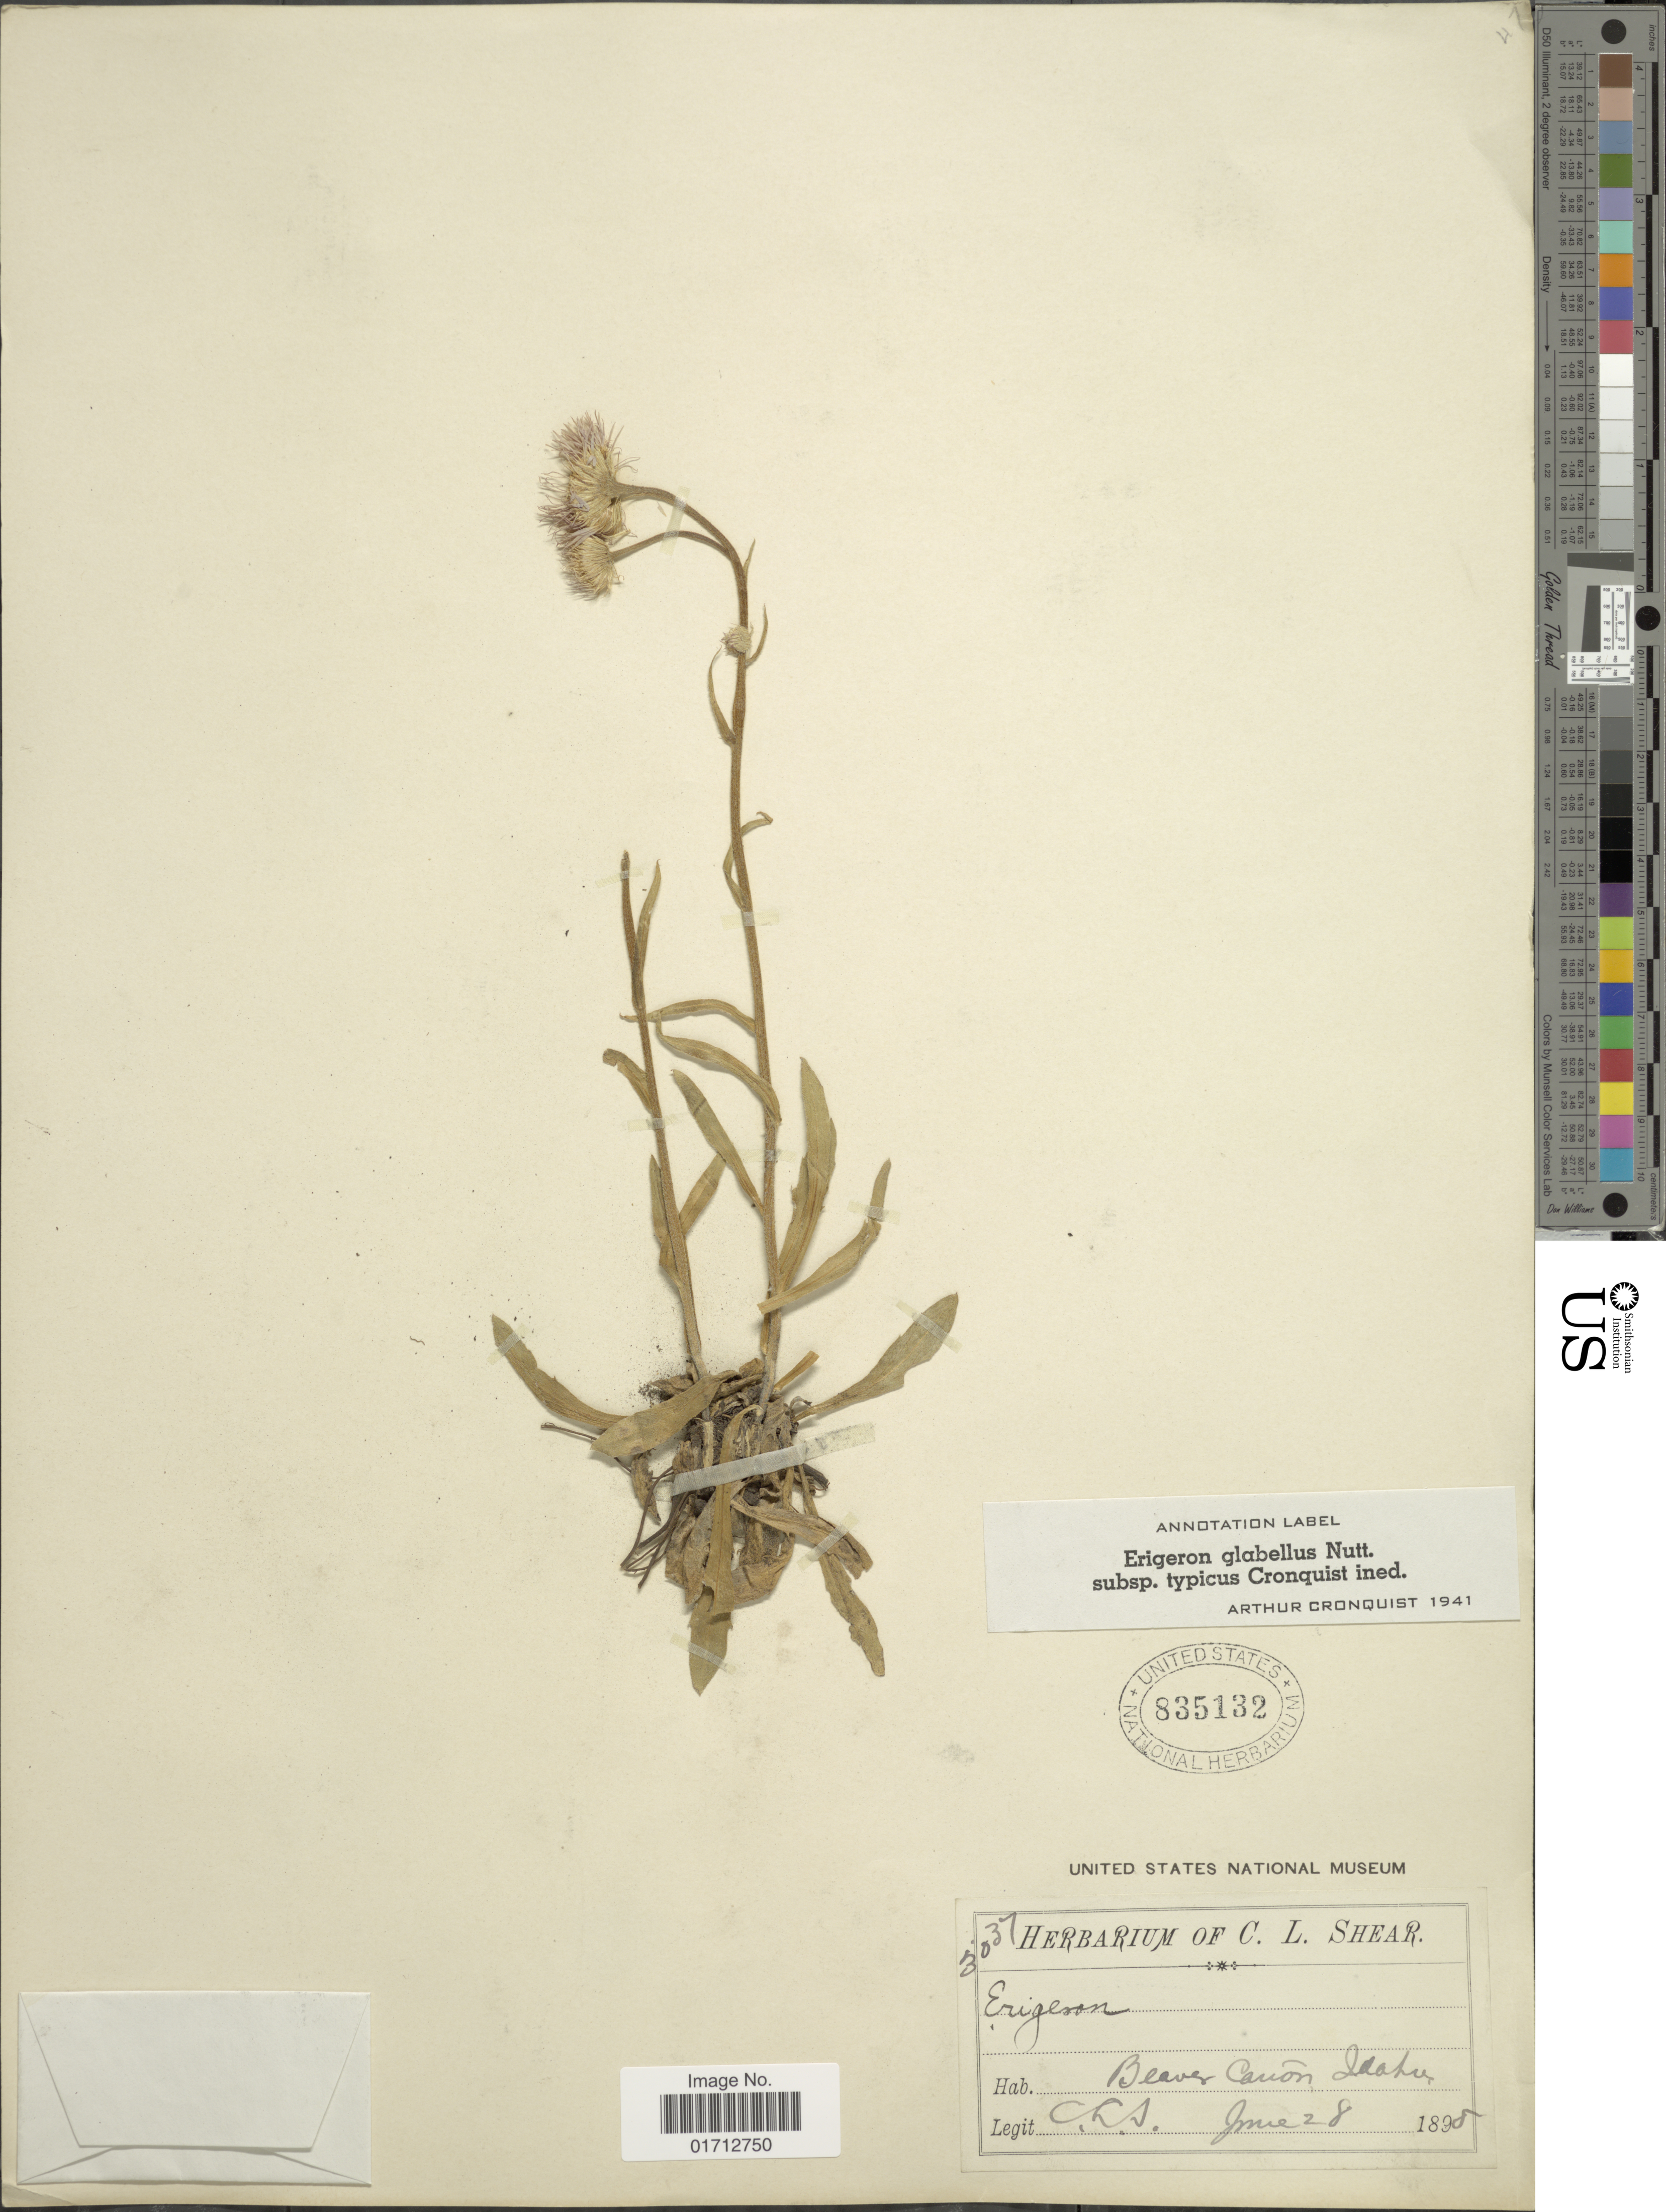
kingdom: Plantae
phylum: Tracheophyta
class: Magnoliopsida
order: Asterales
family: Asteraceae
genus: Erigeron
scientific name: Erigeron glabellus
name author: Nutt.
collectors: C. L. Shear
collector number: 5037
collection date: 1895-06-28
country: United States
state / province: Idaho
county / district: Nez Perce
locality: Beaver Cañon.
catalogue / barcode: US 835132